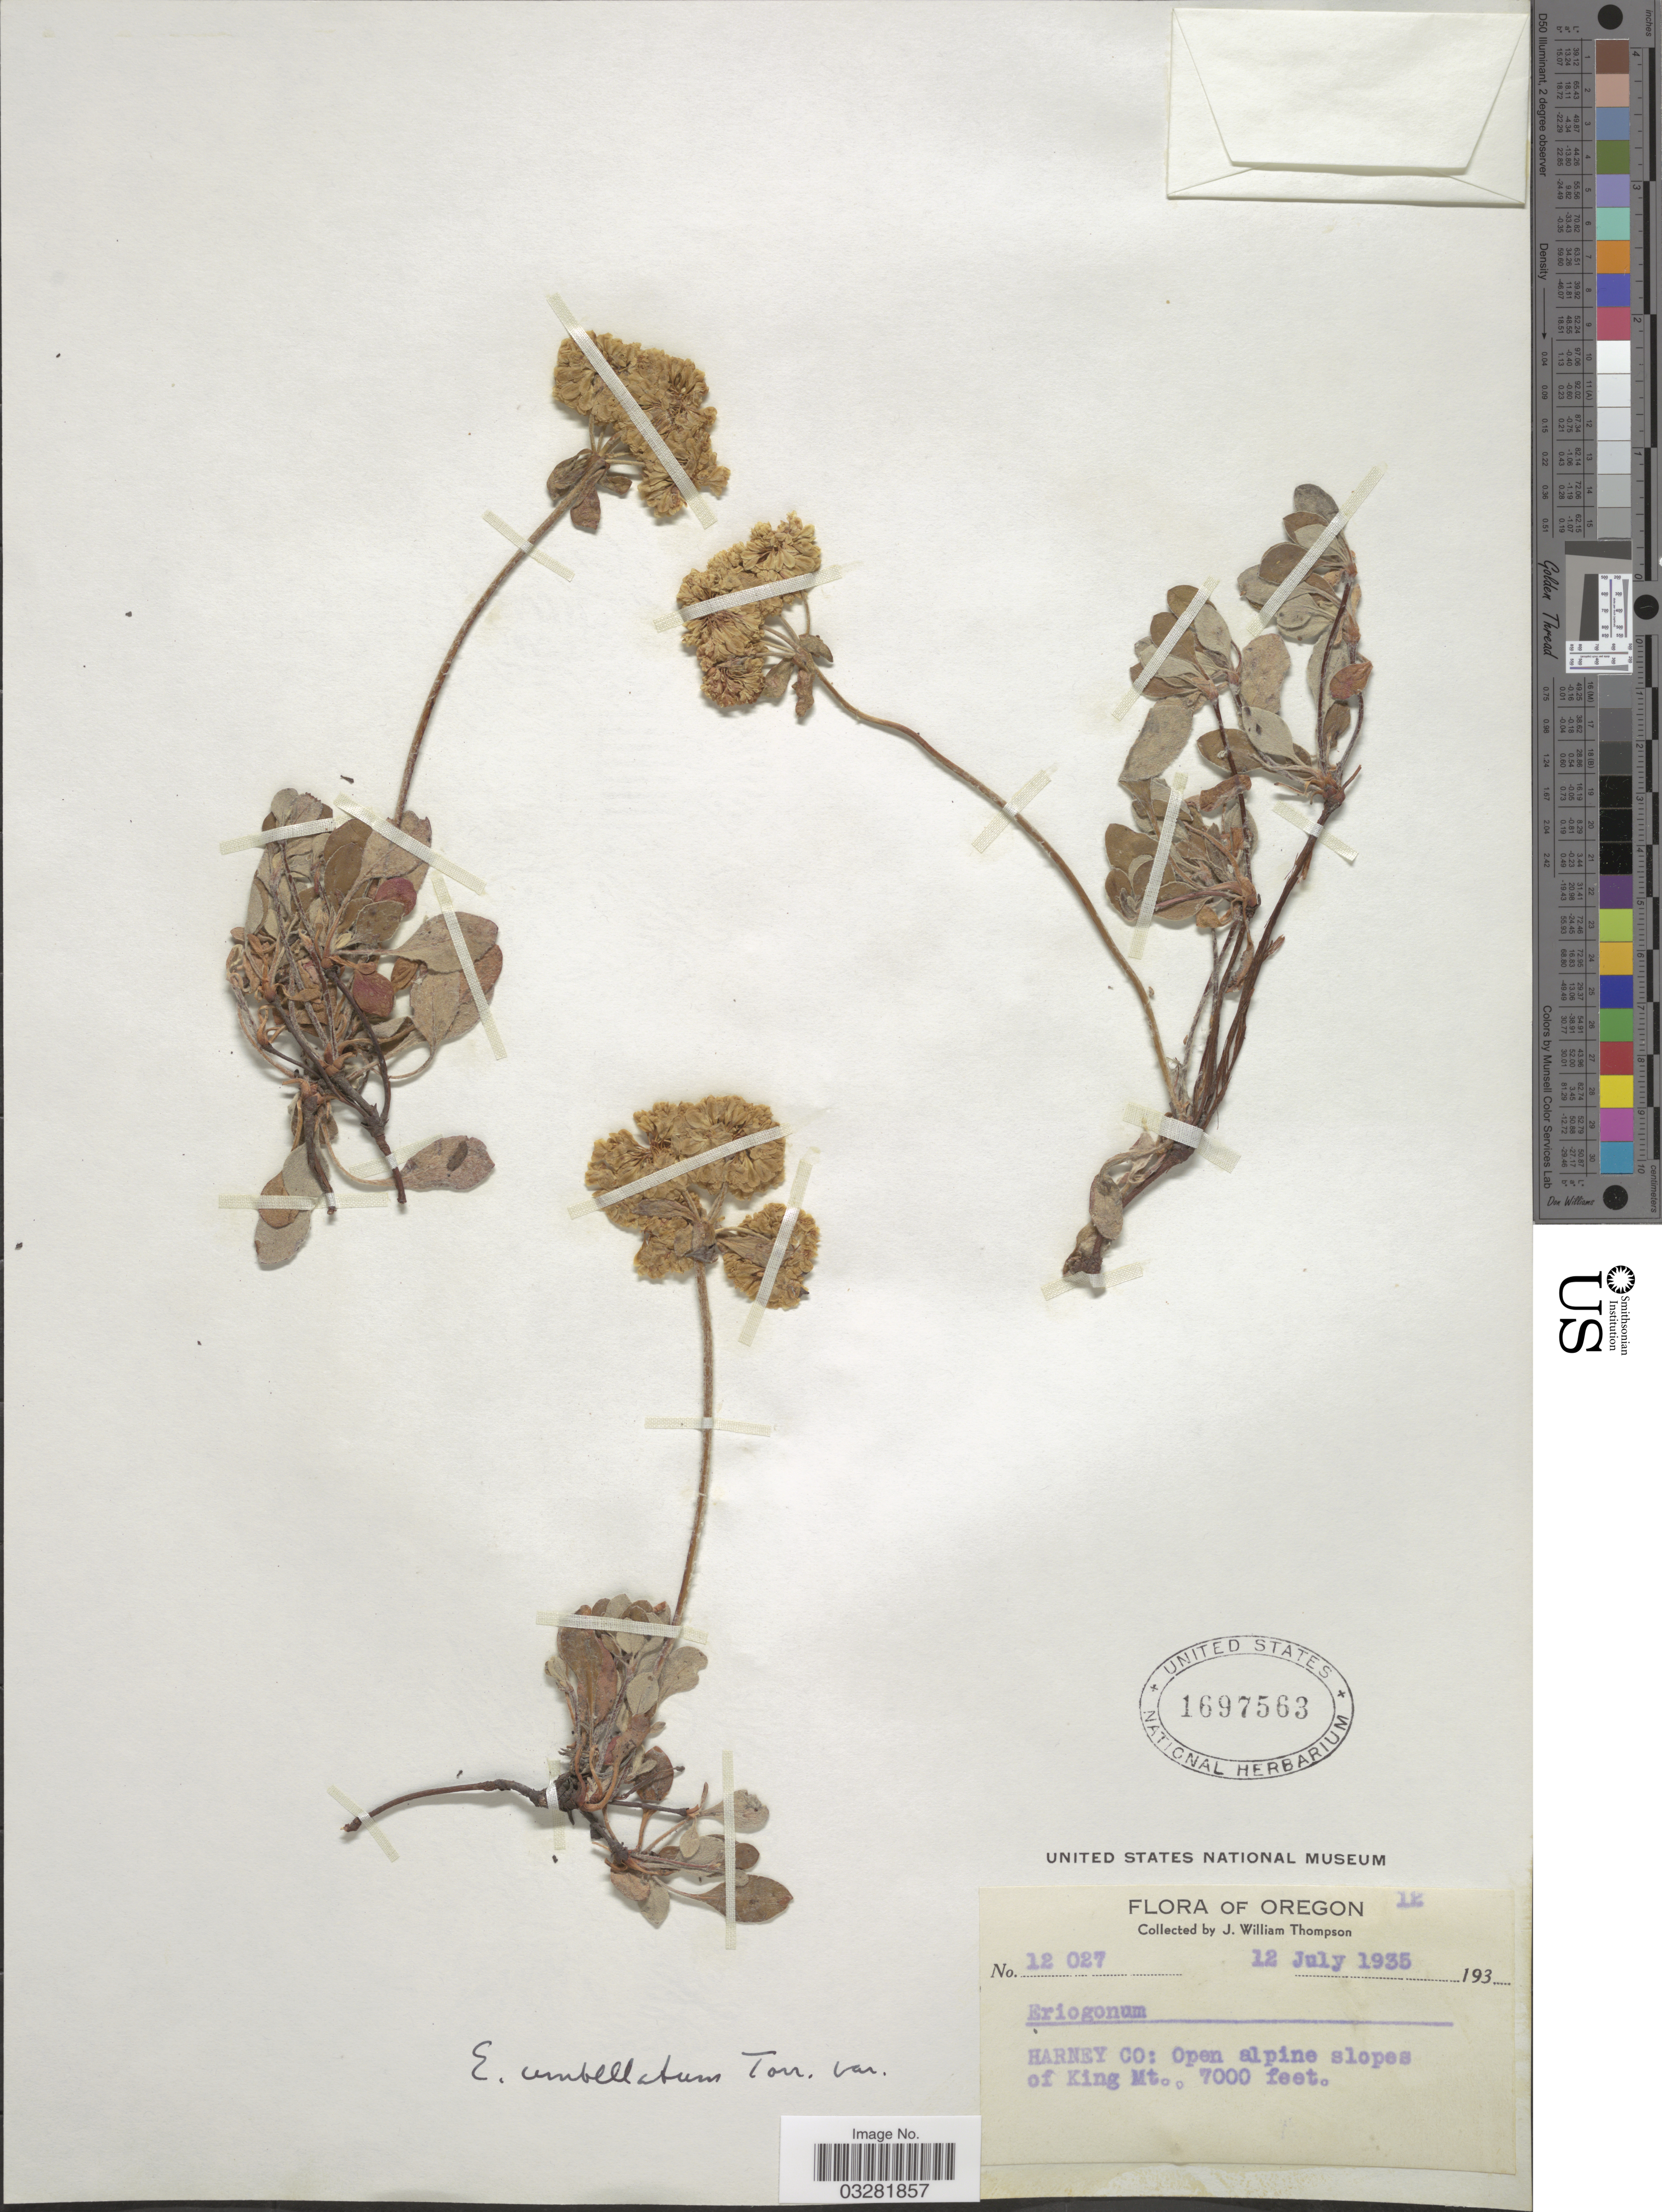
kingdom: Plantae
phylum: Tracheophyta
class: Magnoliopsida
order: Caryophyllales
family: Polygonaceae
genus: Eriogonum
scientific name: Eriogonum umbellatum var. subalpinum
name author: M.E. Jones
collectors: J. W. Thompson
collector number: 12027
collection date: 1935-07-12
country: United States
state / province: Oregon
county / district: Harney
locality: Harney Co: Open alpine slopes of King Mt.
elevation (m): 2134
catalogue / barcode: US 1697563